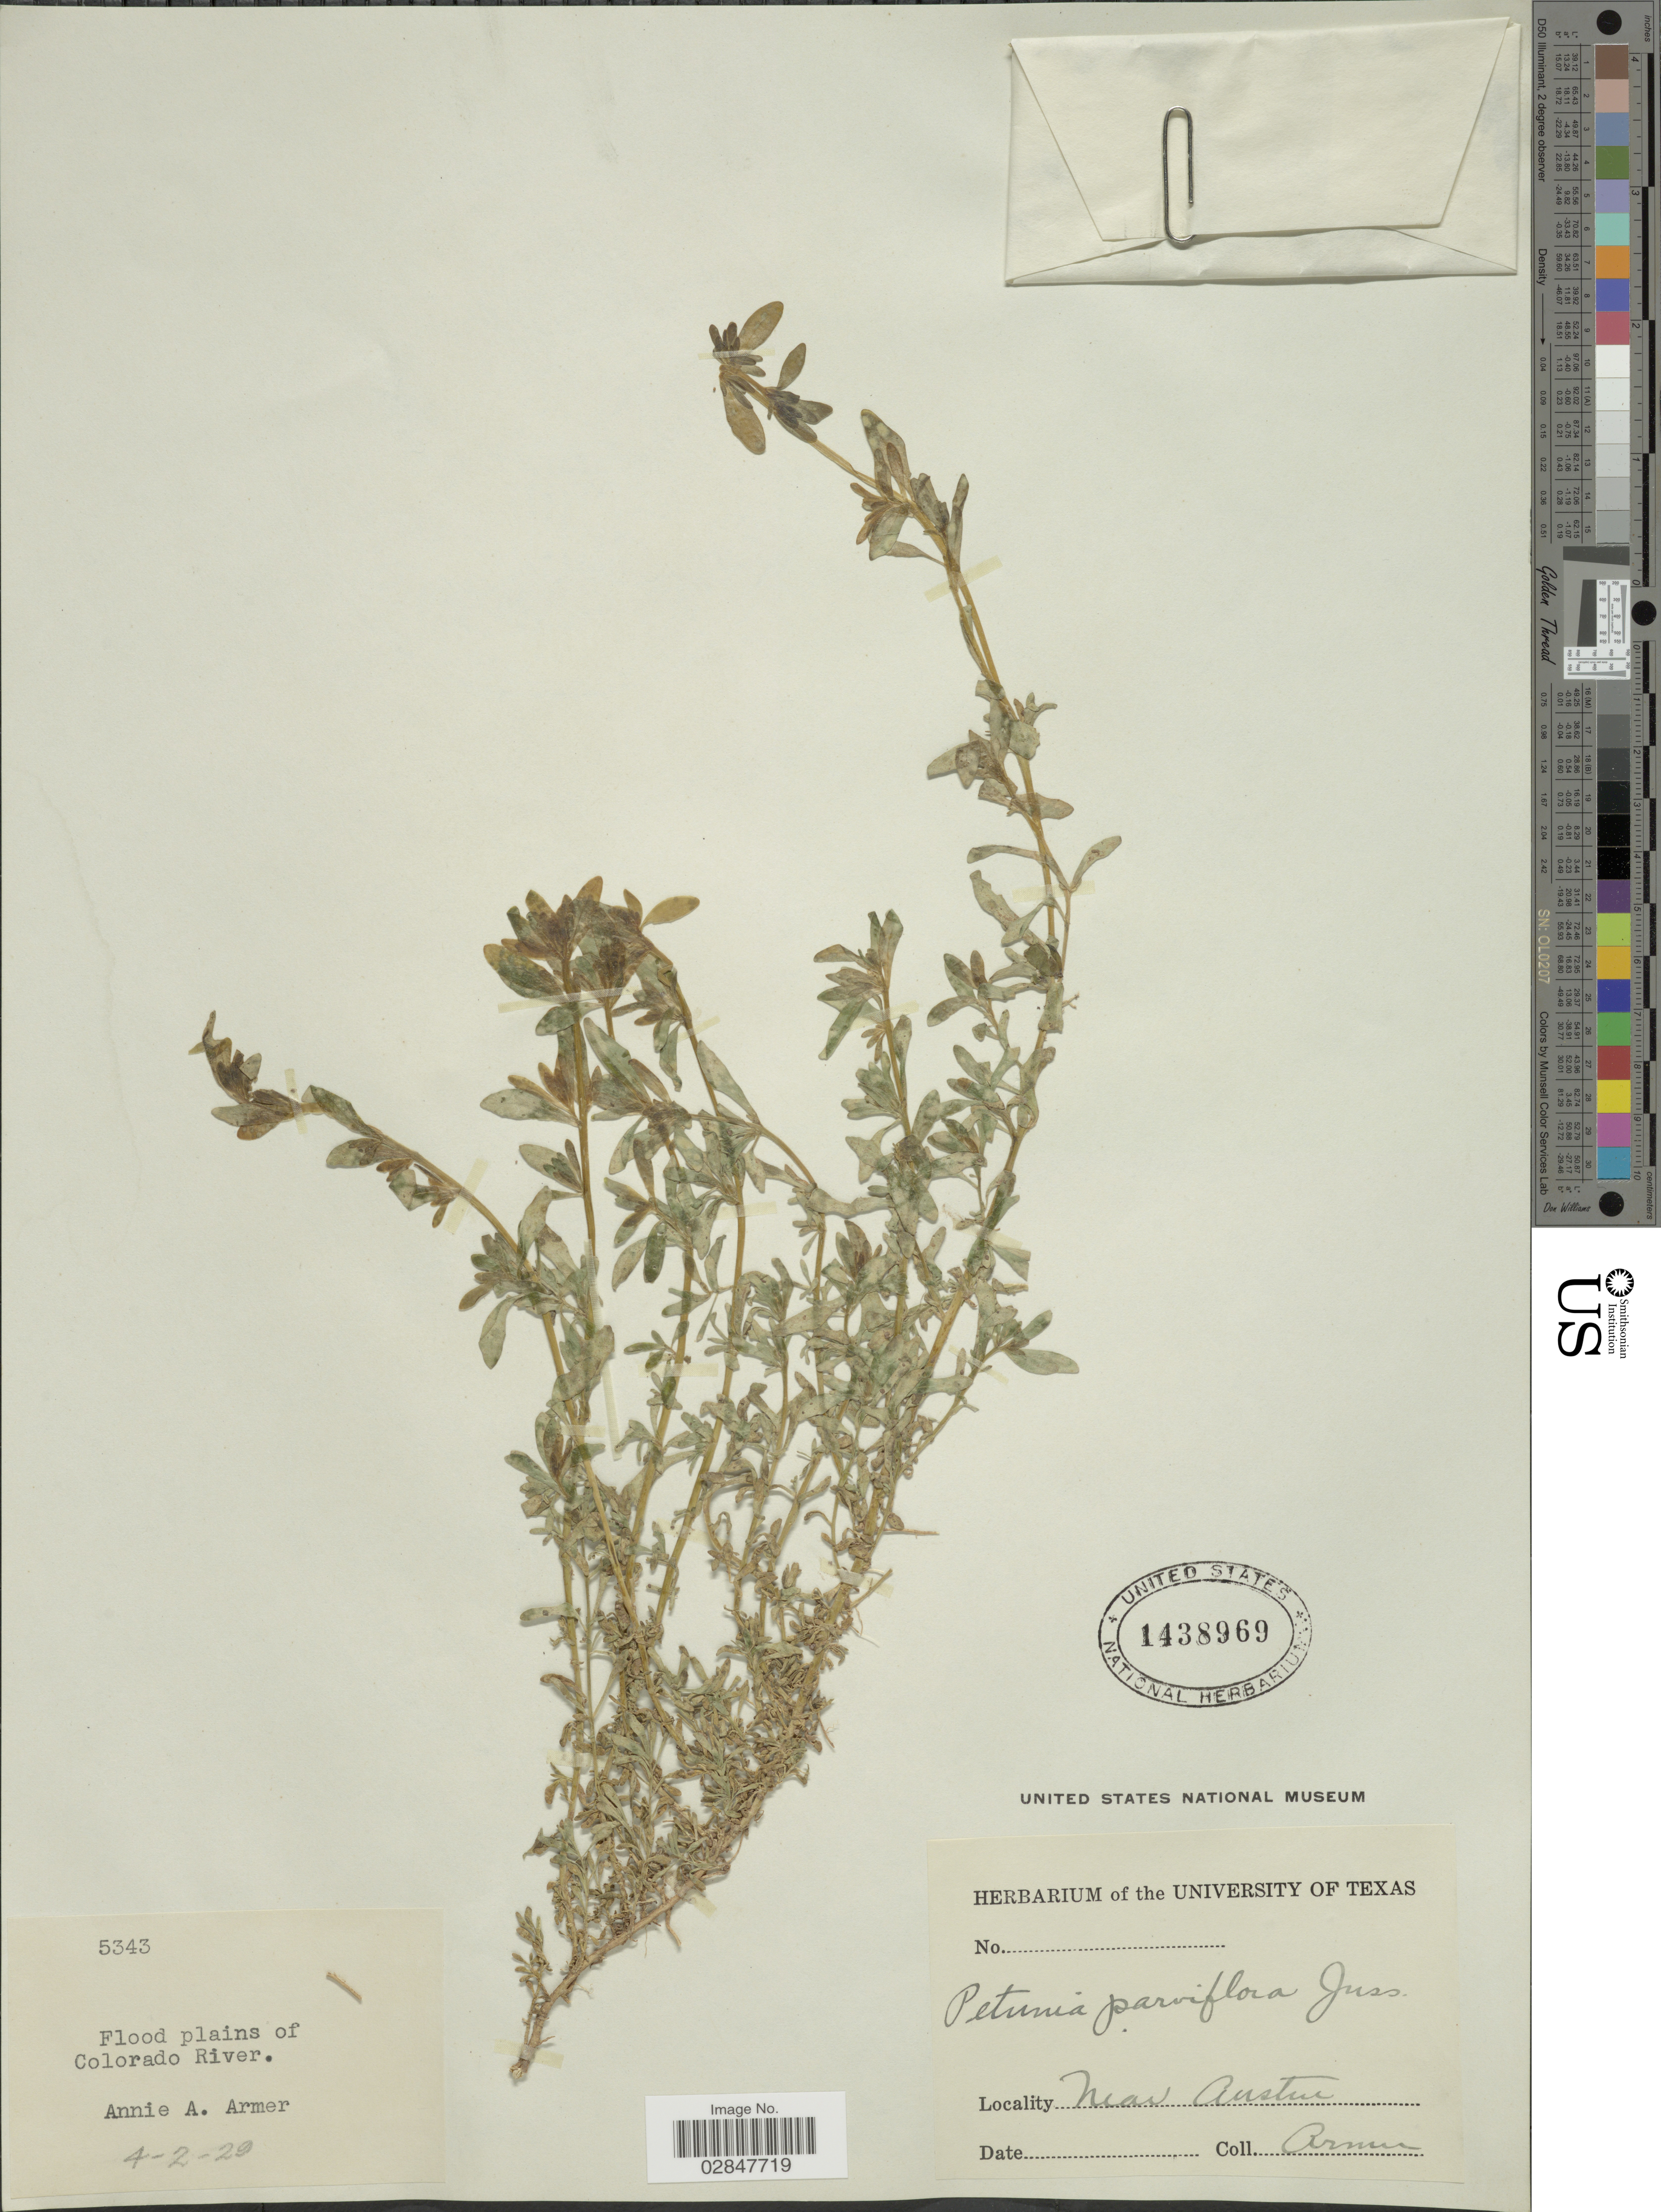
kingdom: Plantae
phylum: Tracheophyta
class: Magnoliopsida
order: Solanales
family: Solanaceae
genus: Petunia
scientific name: Petunia parviflora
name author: Juss.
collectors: A. Armer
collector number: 5343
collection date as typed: Transcribed d/m/y: 4/2/29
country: United States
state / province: Texas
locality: Flood plains of Colorado River. Near Austin.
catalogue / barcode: US 1438969